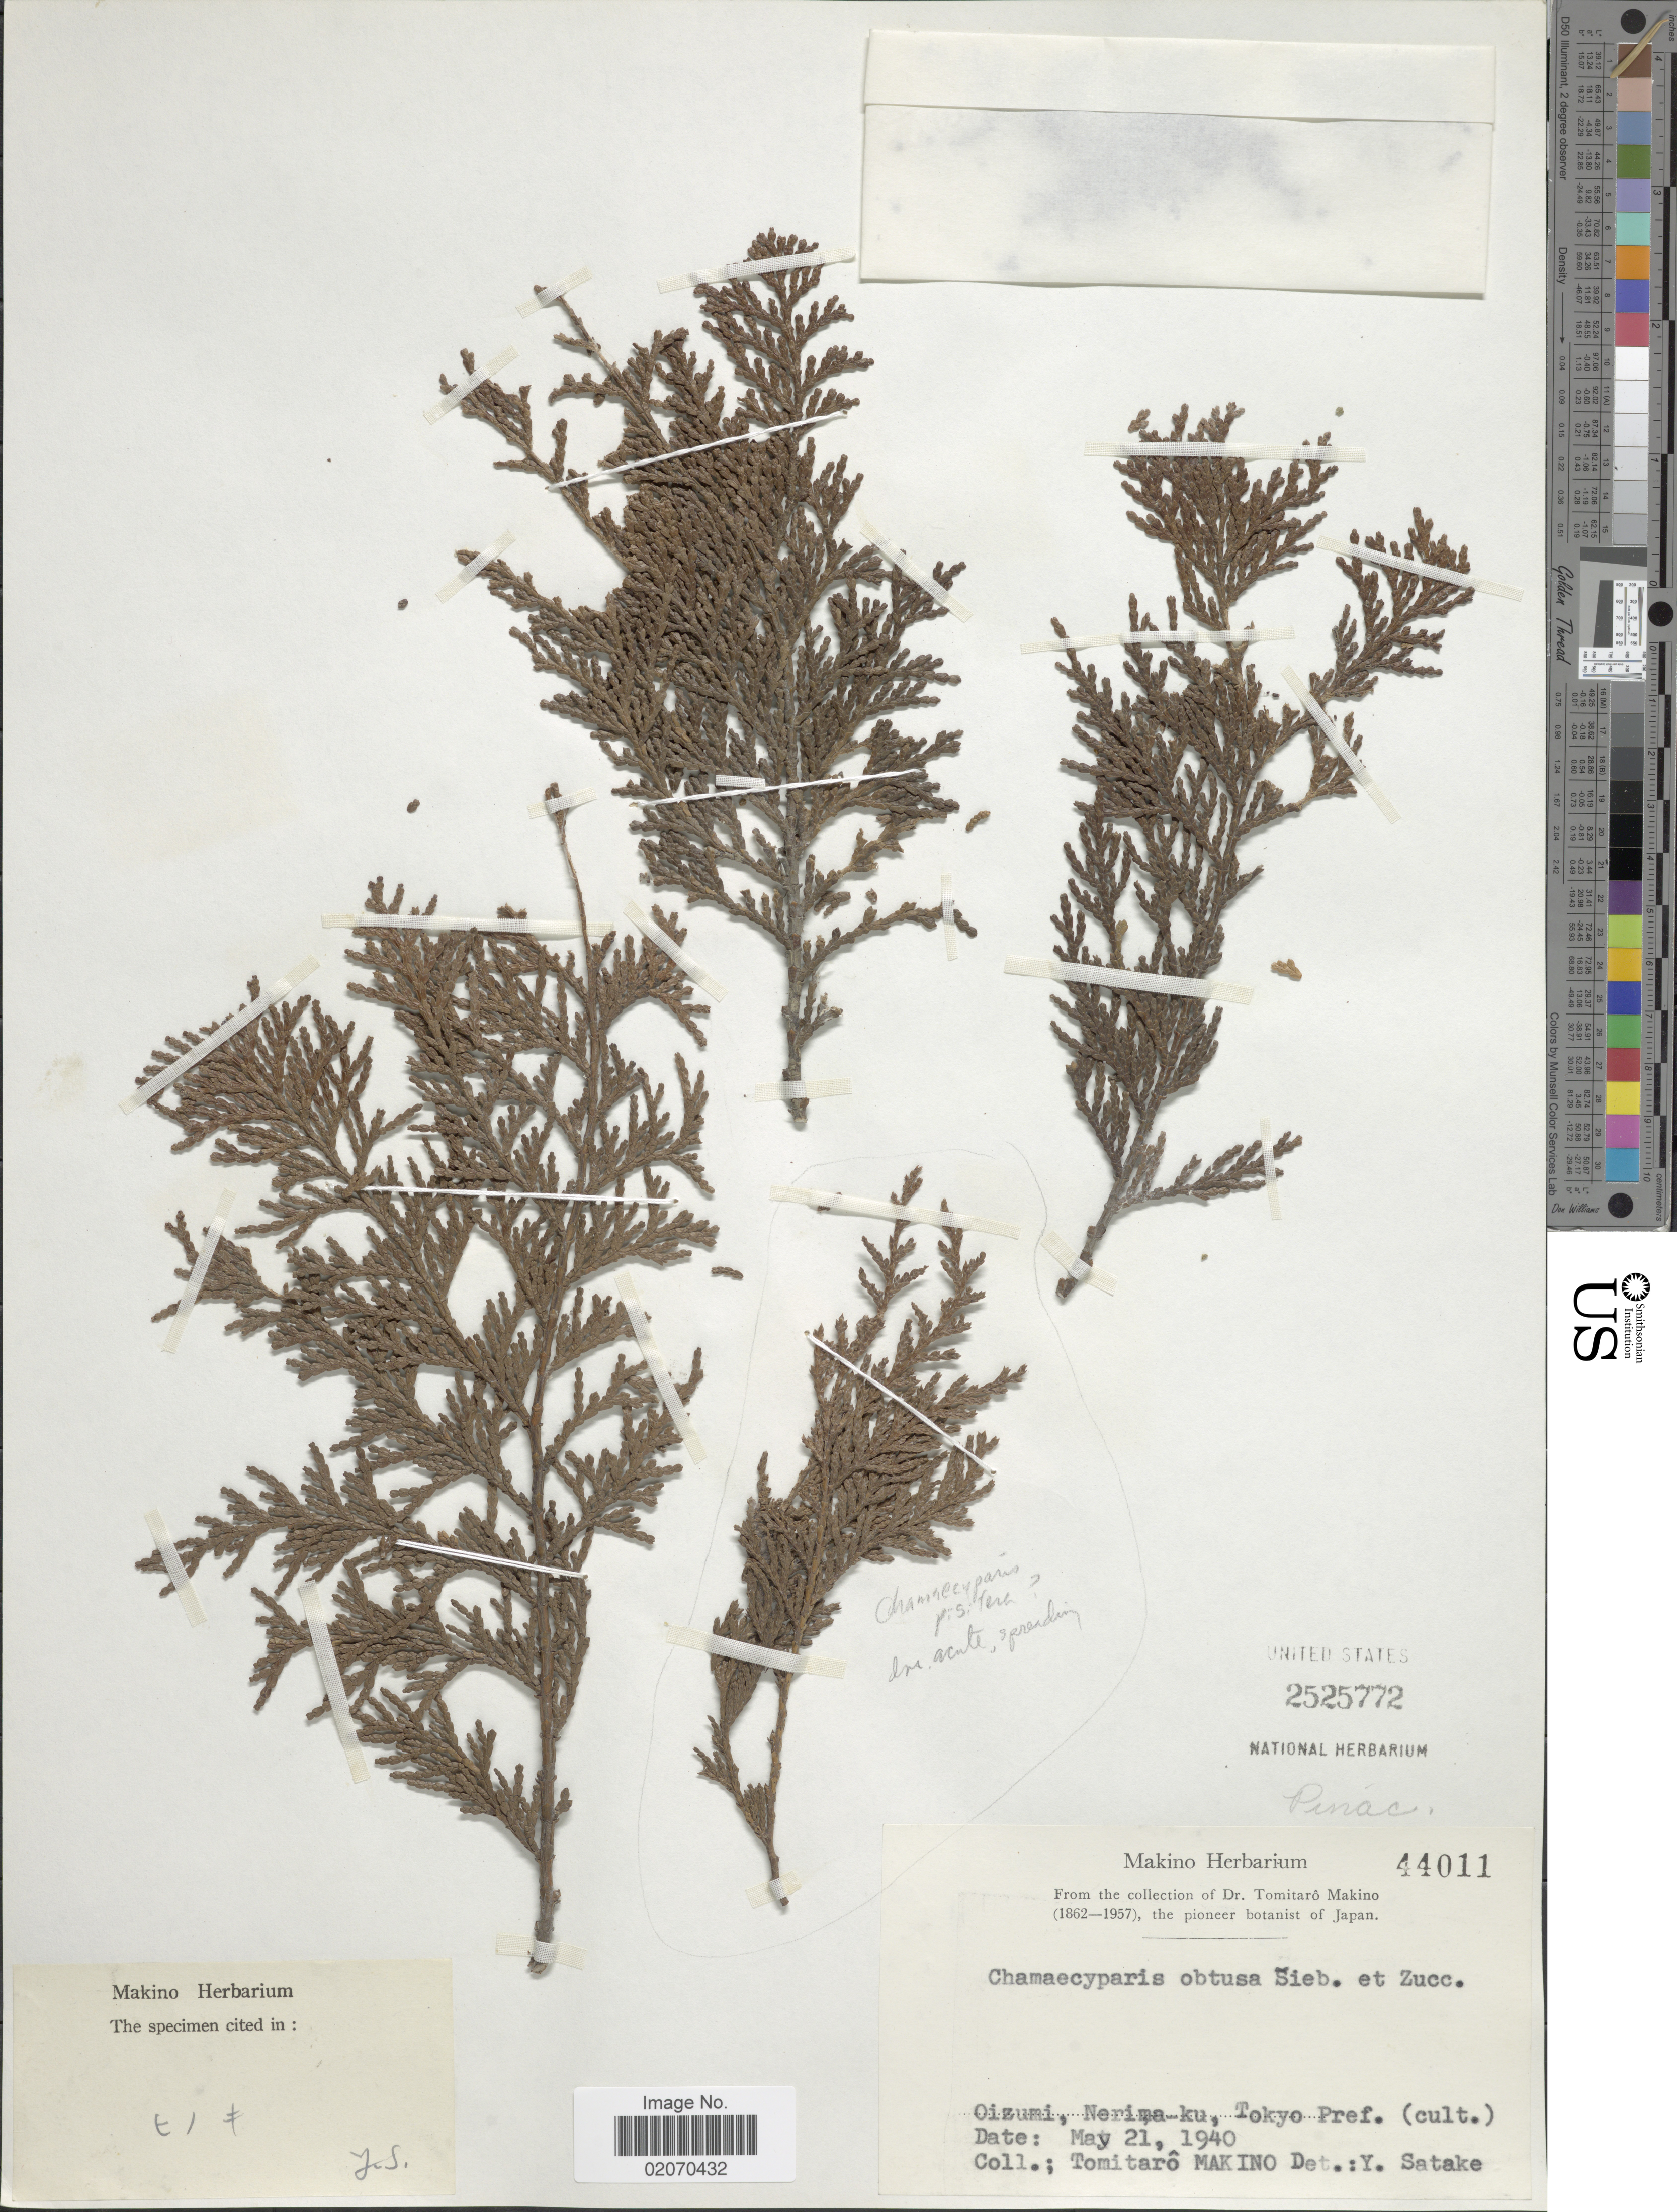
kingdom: Plantae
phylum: Tracheophyta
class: Pinopsida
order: Pinales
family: Cupressaceae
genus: Chamaecyparis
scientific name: Chamaecyparis obtusa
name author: (Siebold & Zucc.) Endl.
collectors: T. Makino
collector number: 44011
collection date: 1940-05-21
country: Japan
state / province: Tokyo, Federal City of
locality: Nerima-ku, Tokyo Pref.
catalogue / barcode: US 2525772